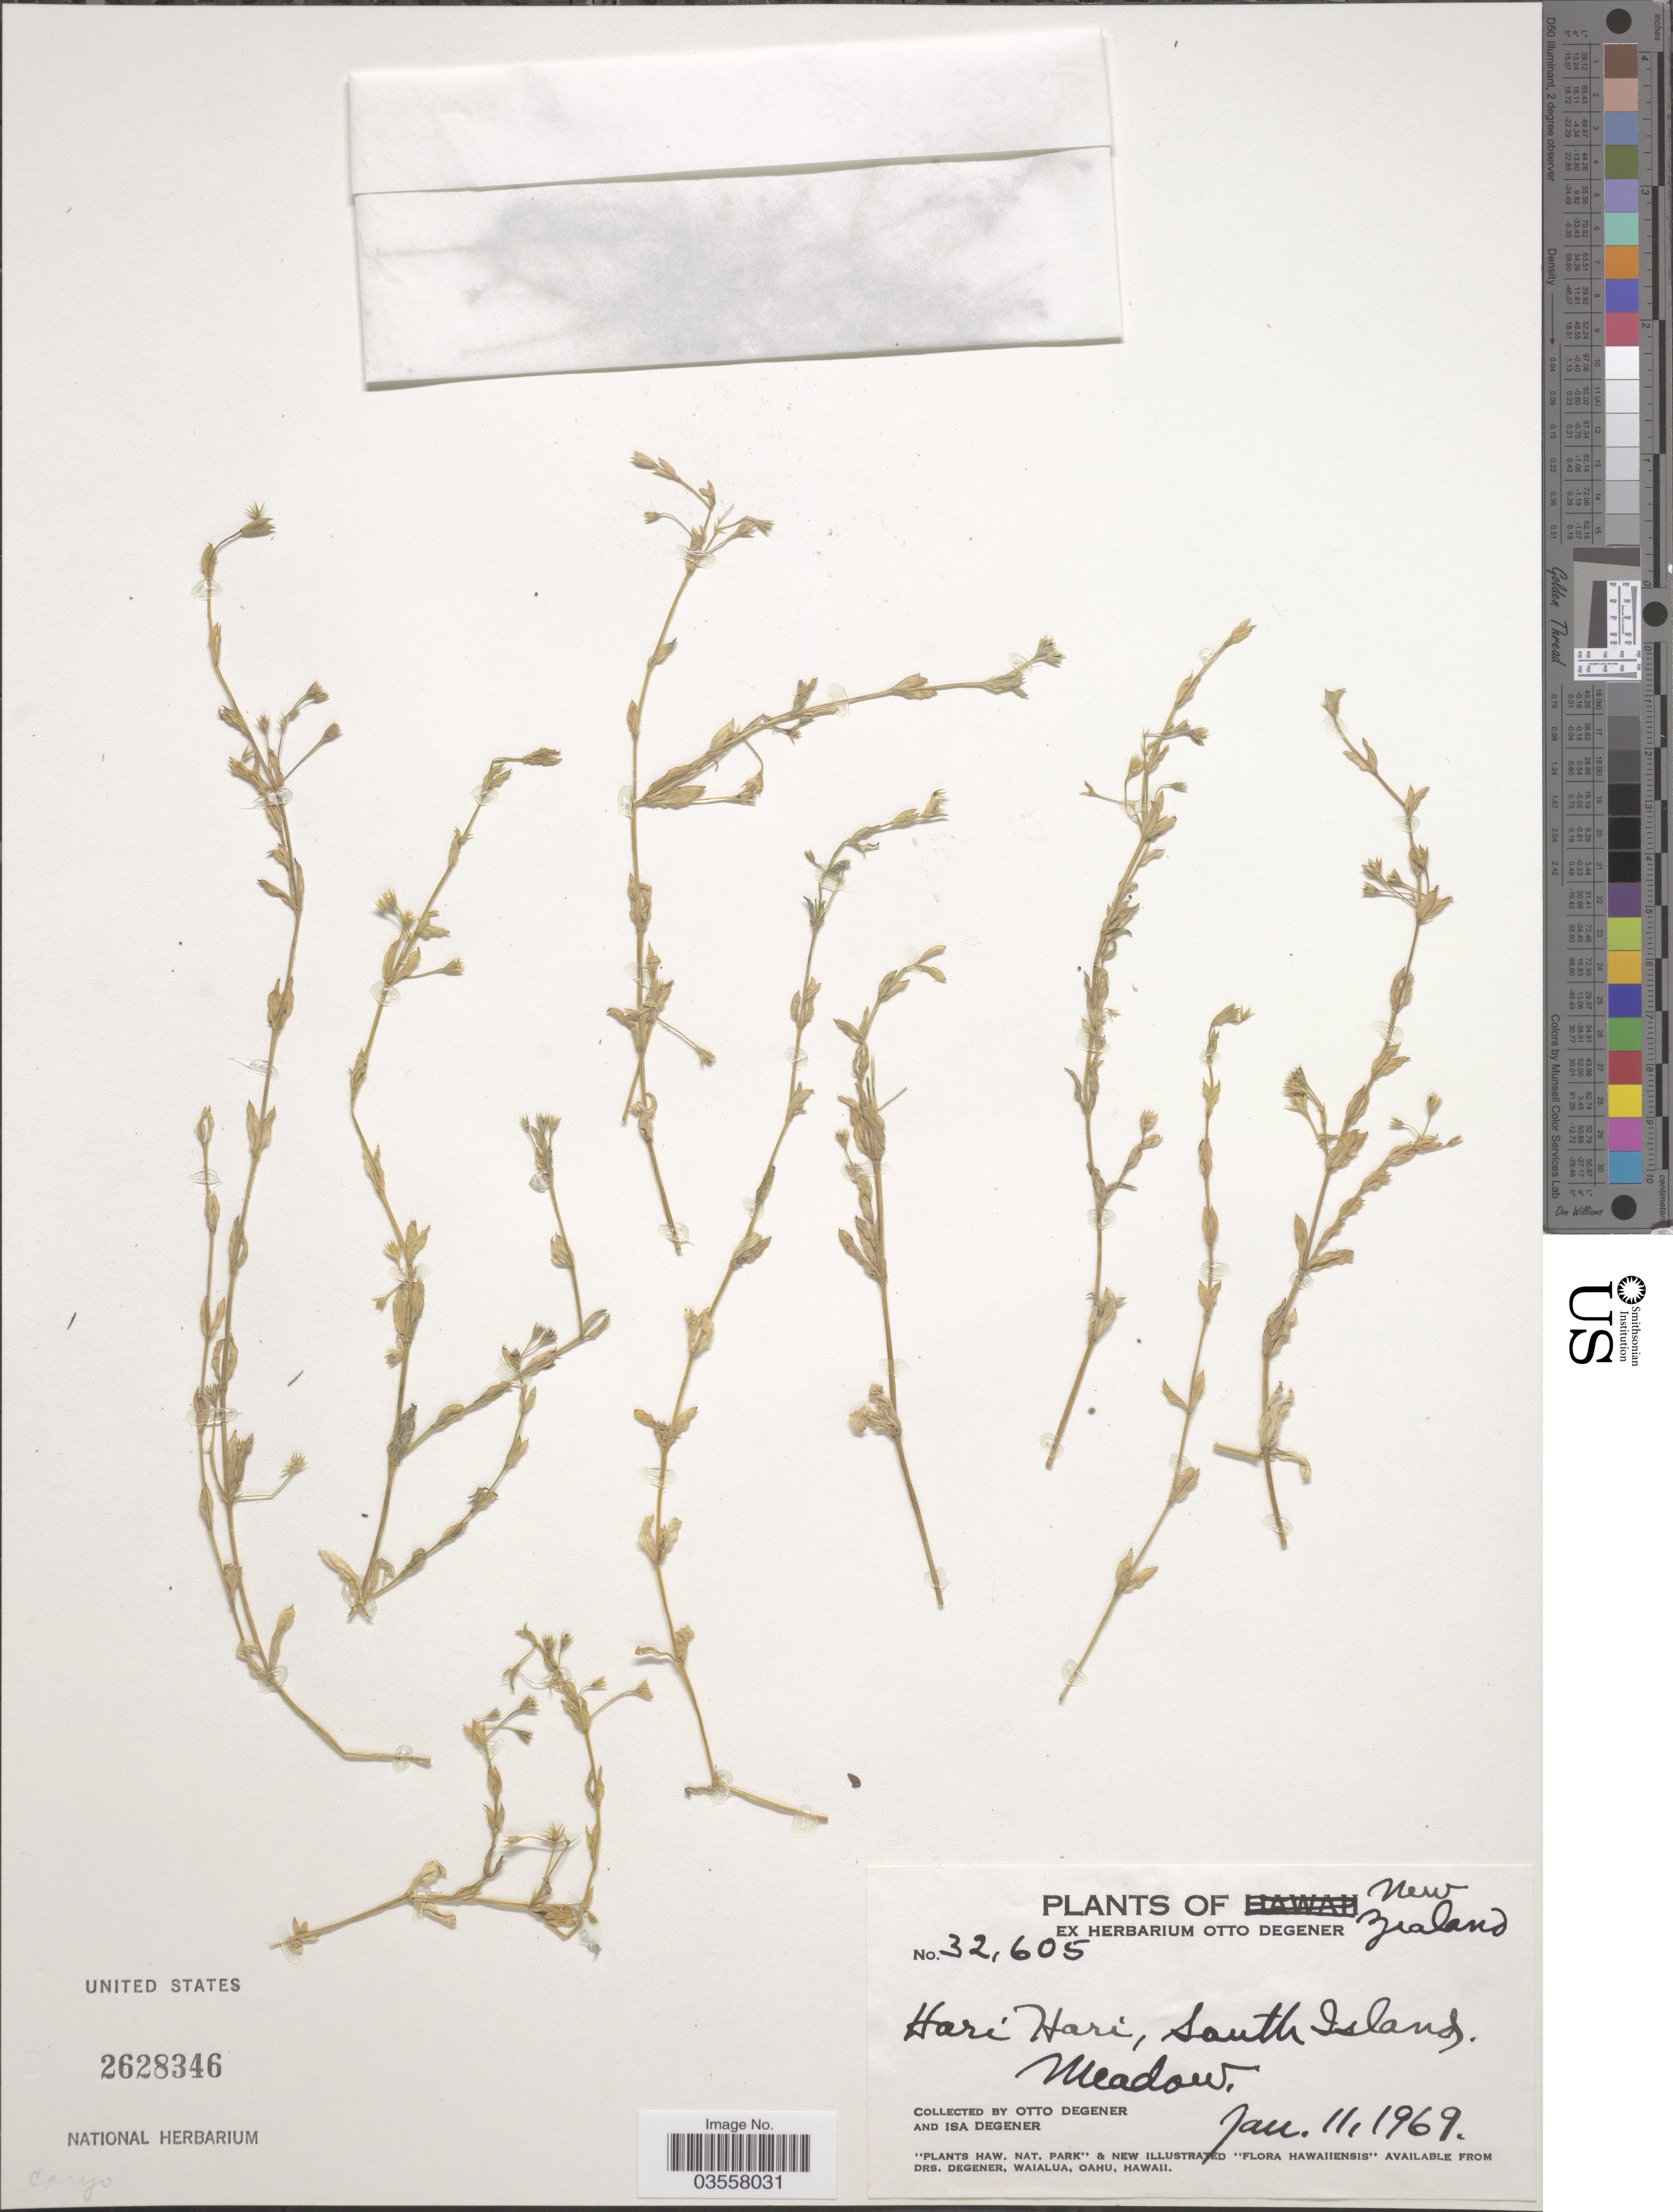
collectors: O. Degener & I. Degener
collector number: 32605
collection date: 1969-01-11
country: New Zealand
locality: Hari Hari, South Island. Meadow.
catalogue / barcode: US 2628346